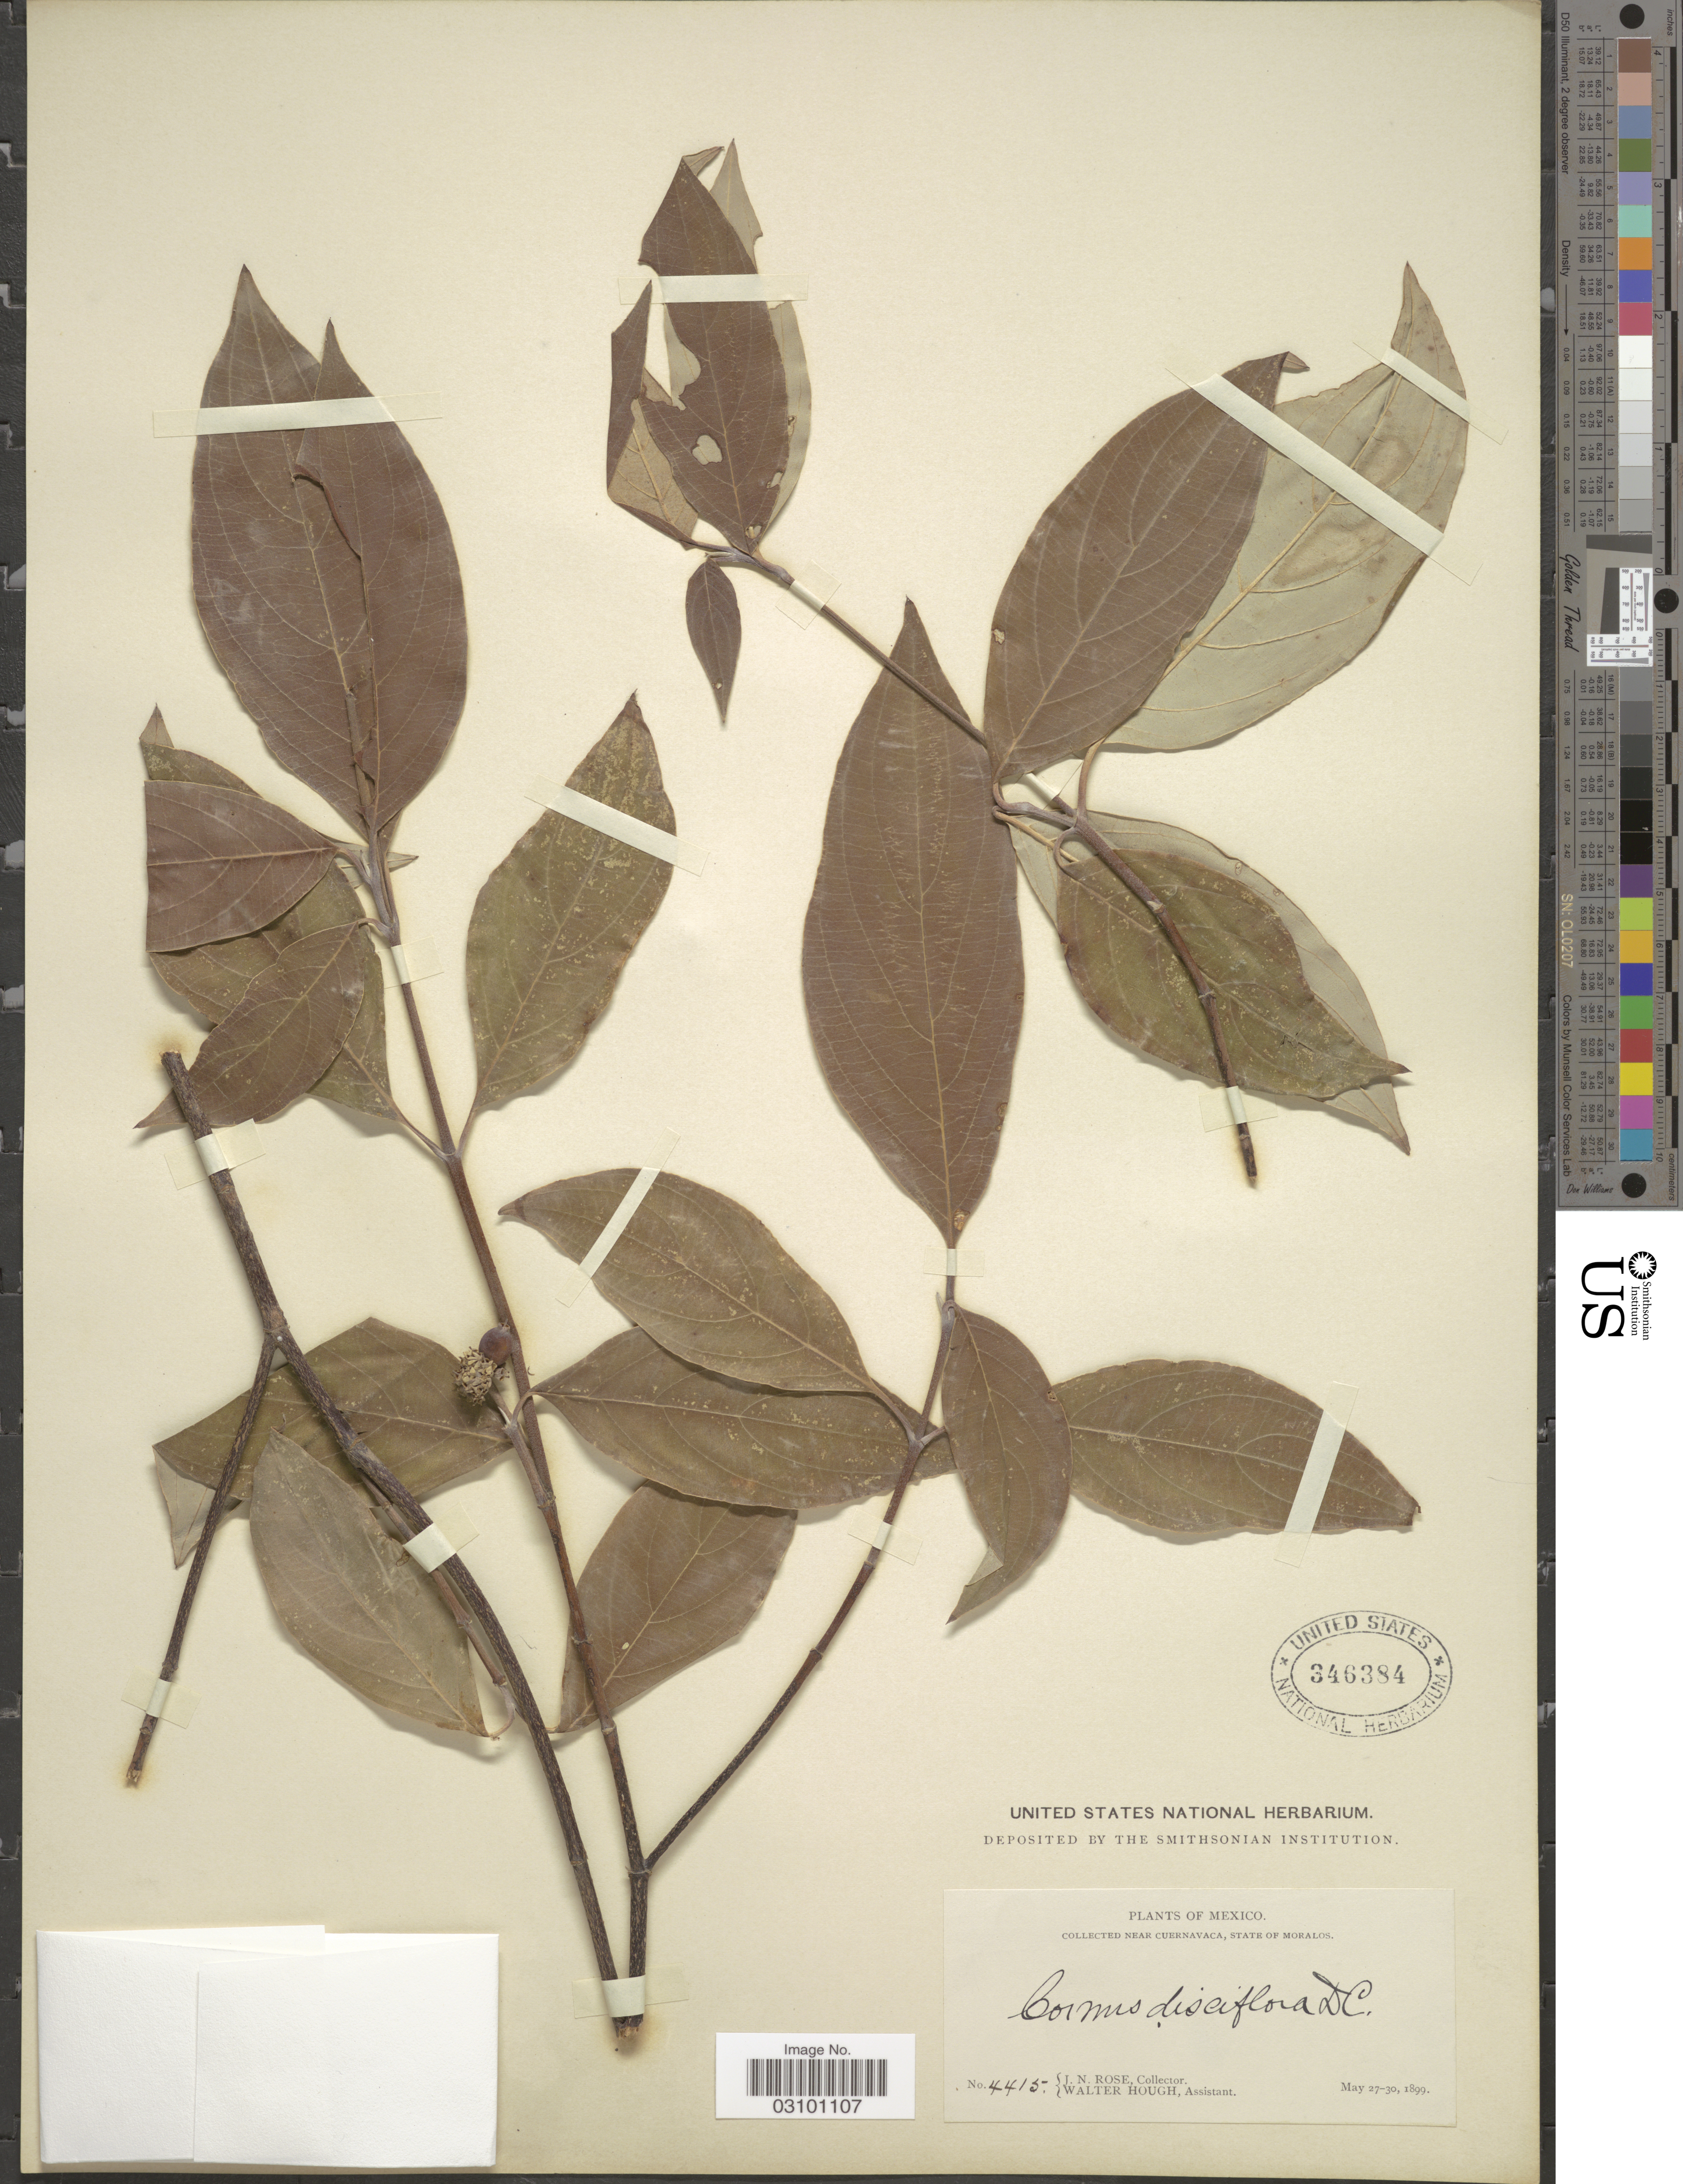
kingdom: Plantae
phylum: Tracheophyta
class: Magnoliopsida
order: Cornales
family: Cornaceae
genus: Cornus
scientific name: Cornus disciflora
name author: Moc. & Sessé ex DC.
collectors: J. N. Rose & W. Hough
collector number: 4415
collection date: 1899-05-27/1899-05-30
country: Mexico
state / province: Morelos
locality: Near Cuernavaca, state of Moralos.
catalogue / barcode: US 346384